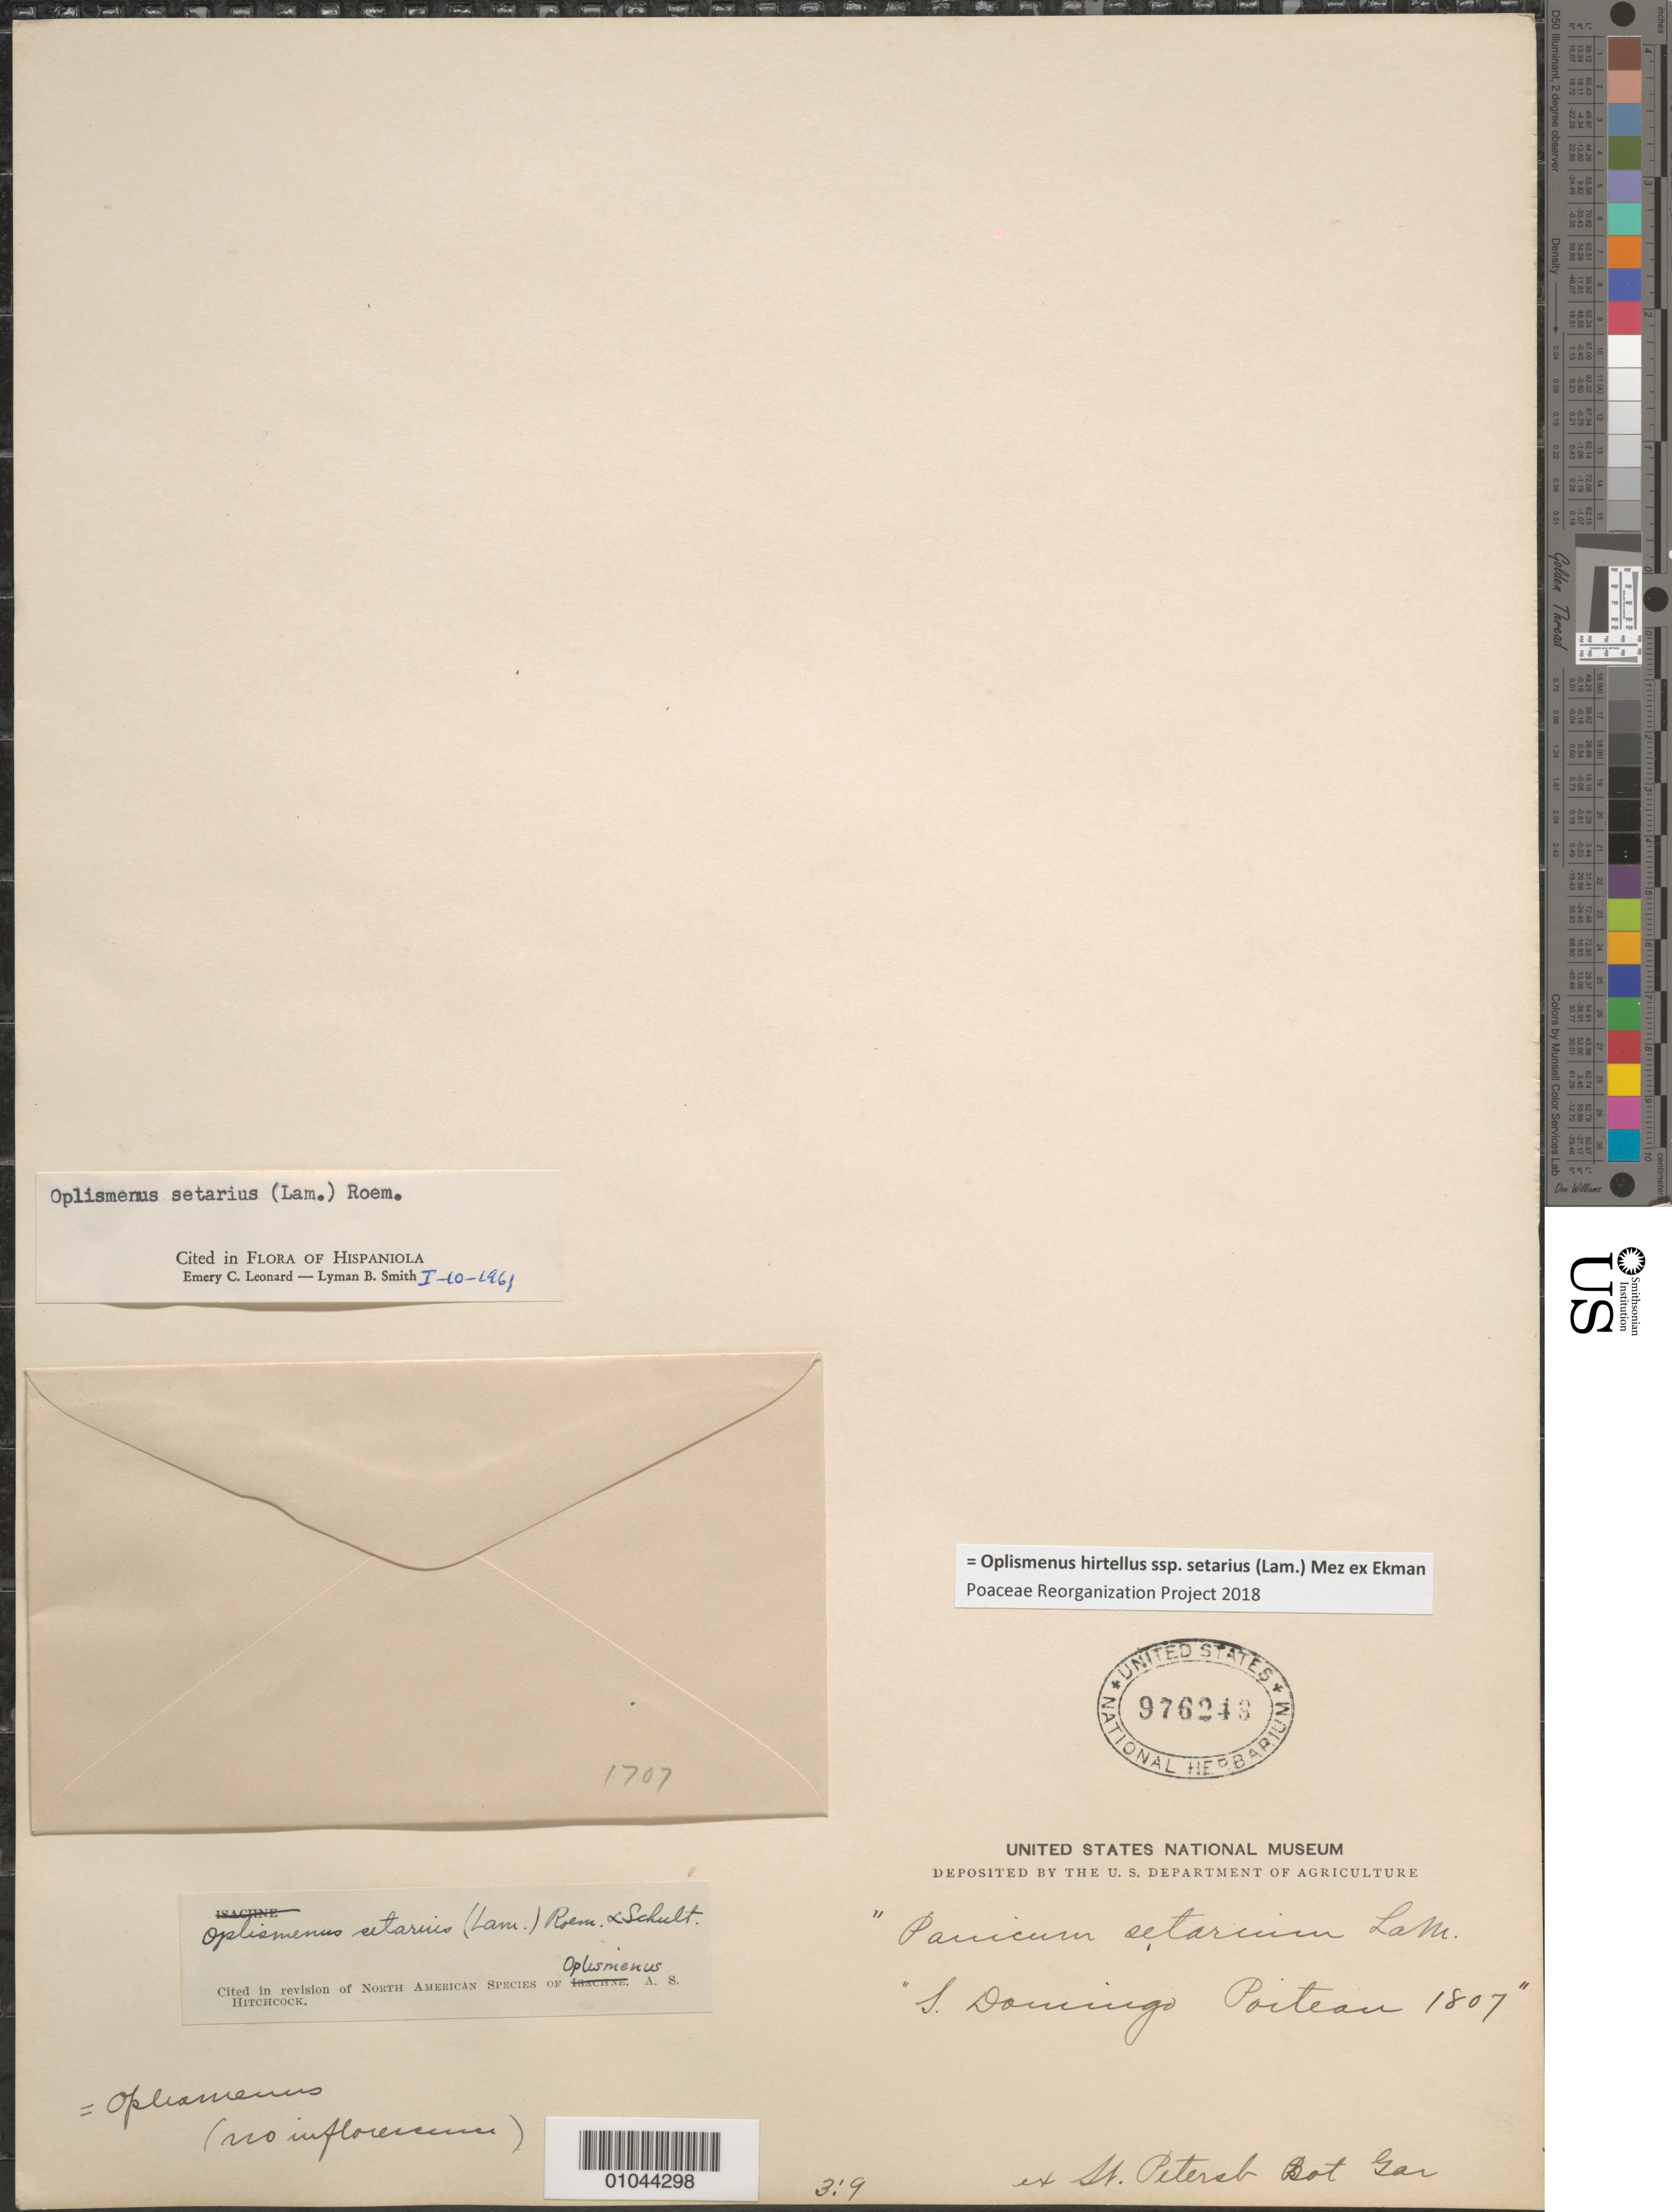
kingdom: Plantae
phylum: Tracheophyta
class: Liliopsida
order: Poales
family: Poaceae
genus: Oplismenus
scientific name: Oplismenus hirtellus subsp. setarius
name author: (Lam.) Mez ex Ekman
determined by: Poaceae Reorganization Project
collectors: P. A. Poiteau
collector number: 1707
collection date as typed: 01 Jan 1807 to 31 Dec 1807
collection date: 1807-01-01/1807-12-31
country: Dominican Republic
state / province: La Vega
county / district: Santo Domingo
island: Hispaniola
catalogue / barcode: US 976243